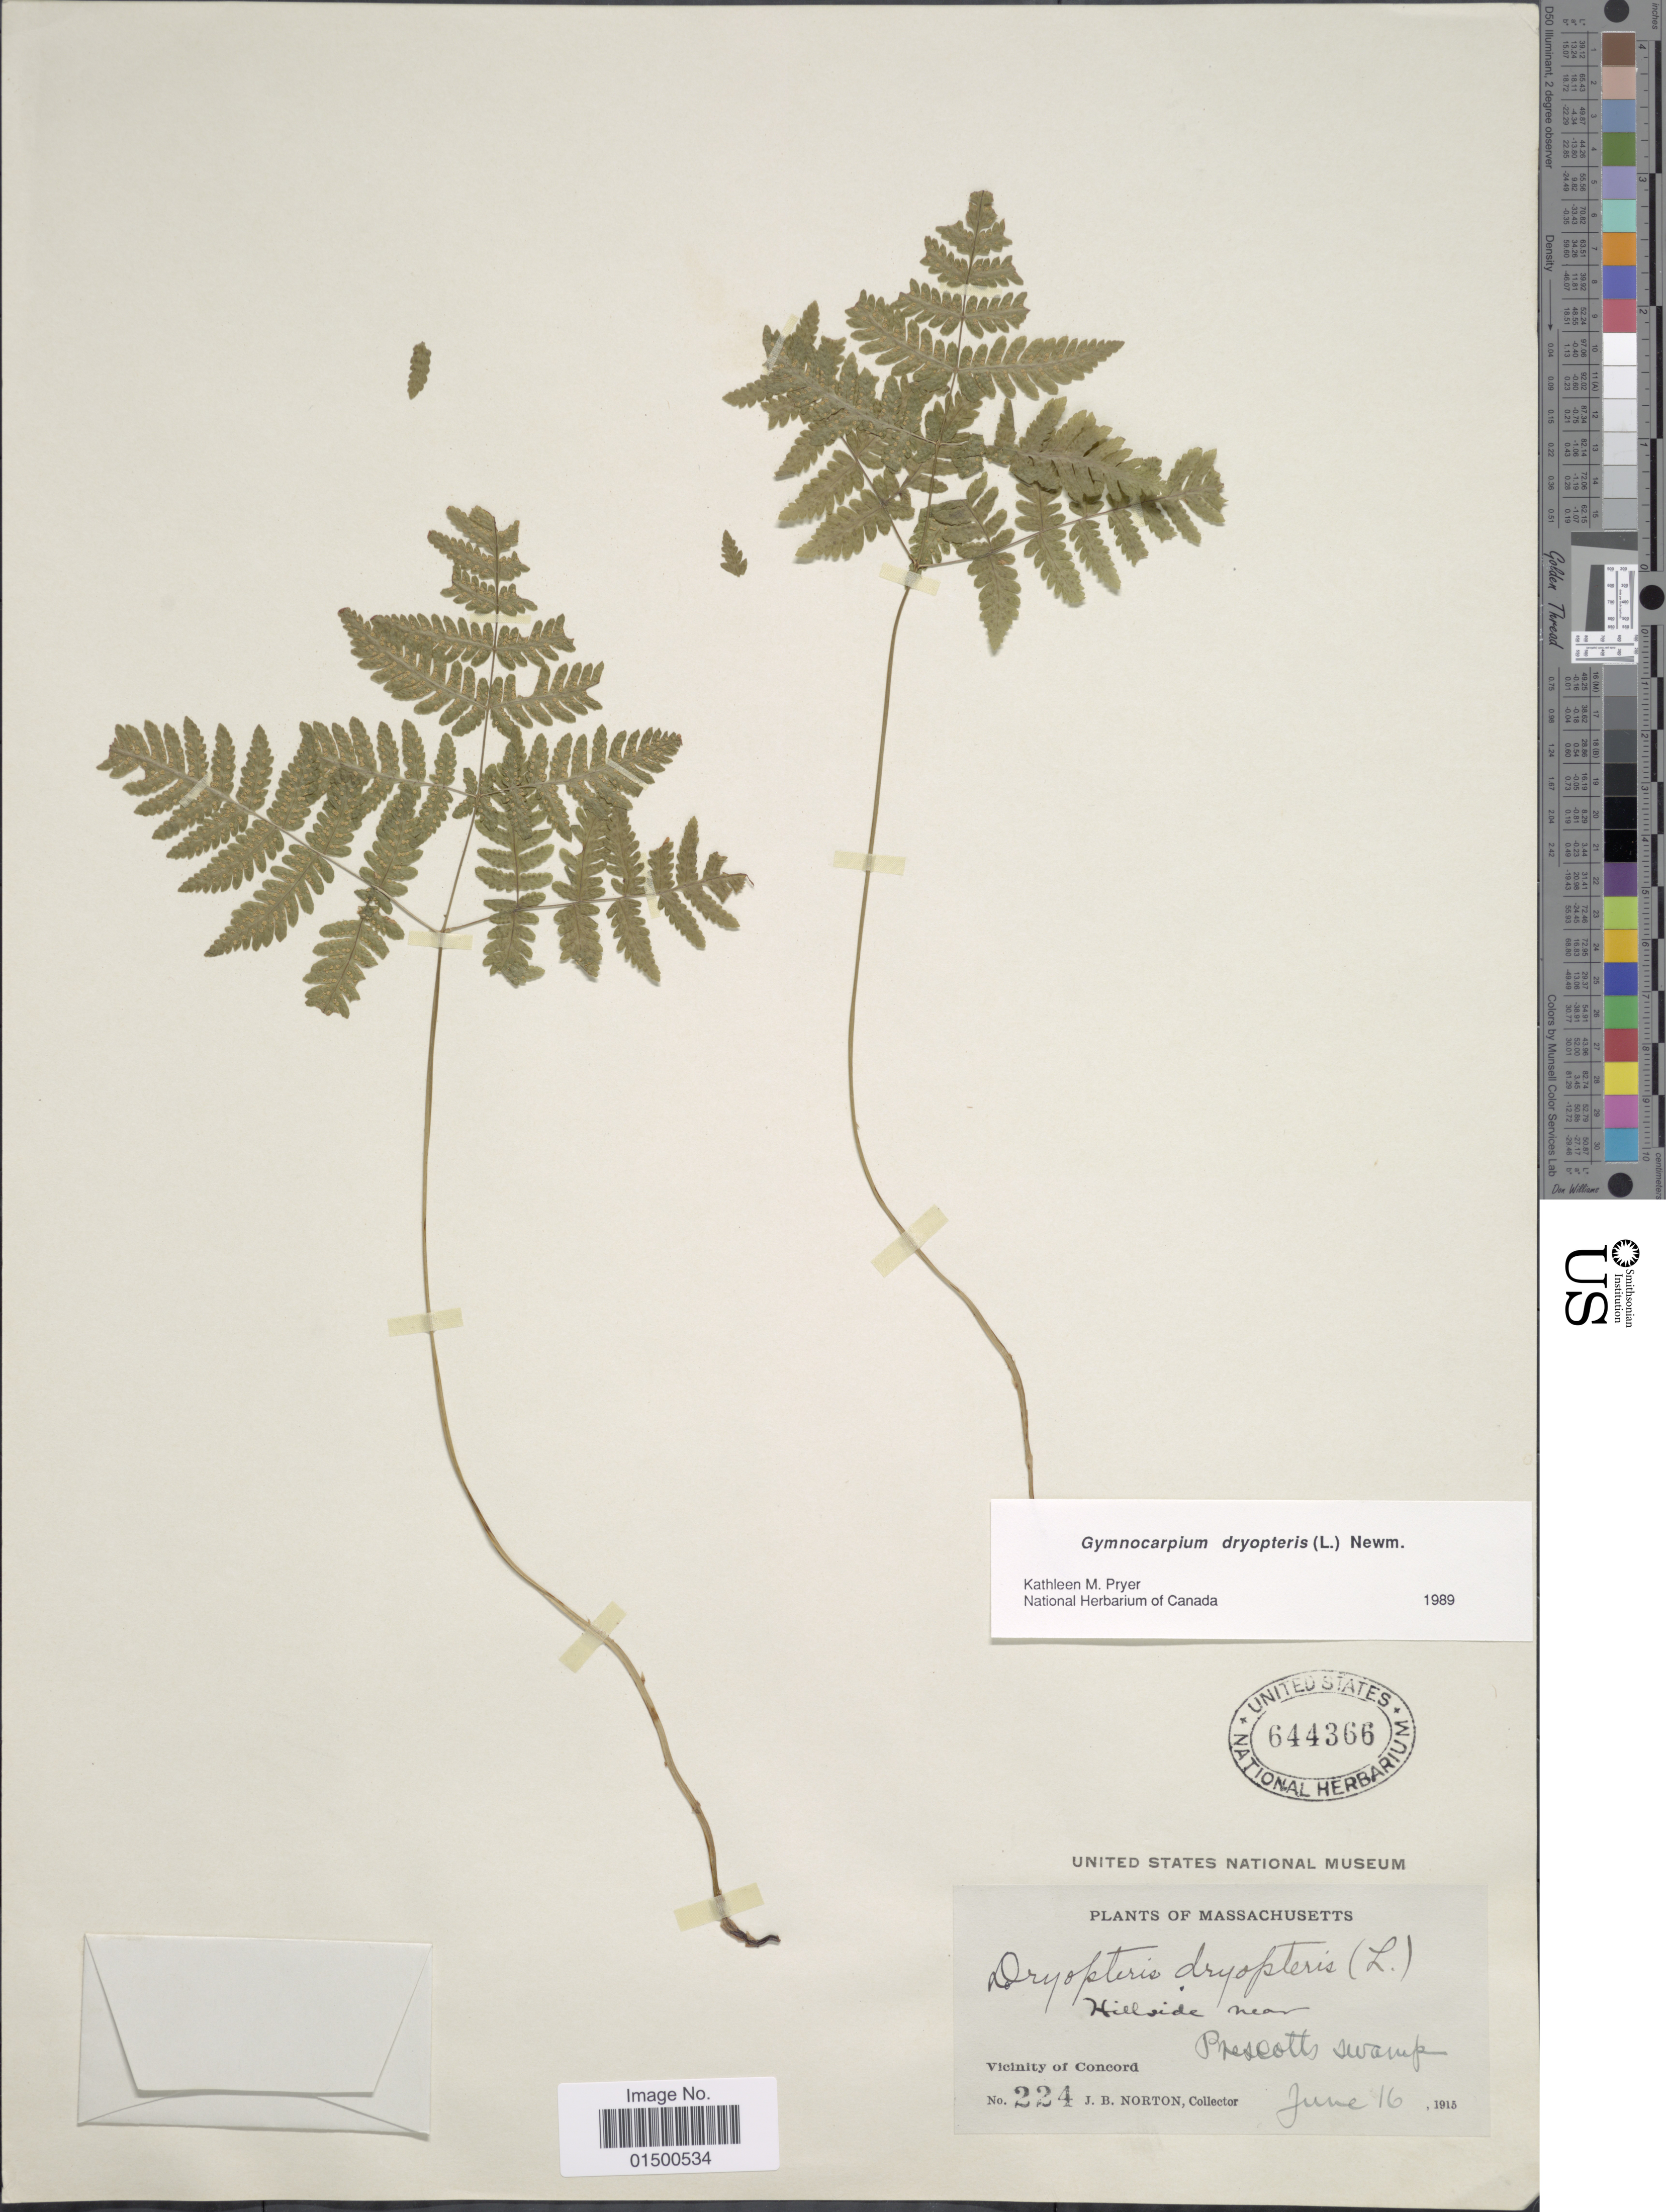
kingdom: Plantae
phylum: Tracheophyta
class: Polypodiopsida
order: Polypodiales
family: Cystopteridaceae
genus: Gymnocarpium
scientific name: Gymnocarpium dryopteris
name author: (L.) Newman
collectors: J. B. Norton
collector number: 224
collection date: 1915-06-16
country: United States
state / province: Massachusetts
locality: Vicinity of Concord, Prescotts Swamp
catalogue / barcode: US 644366